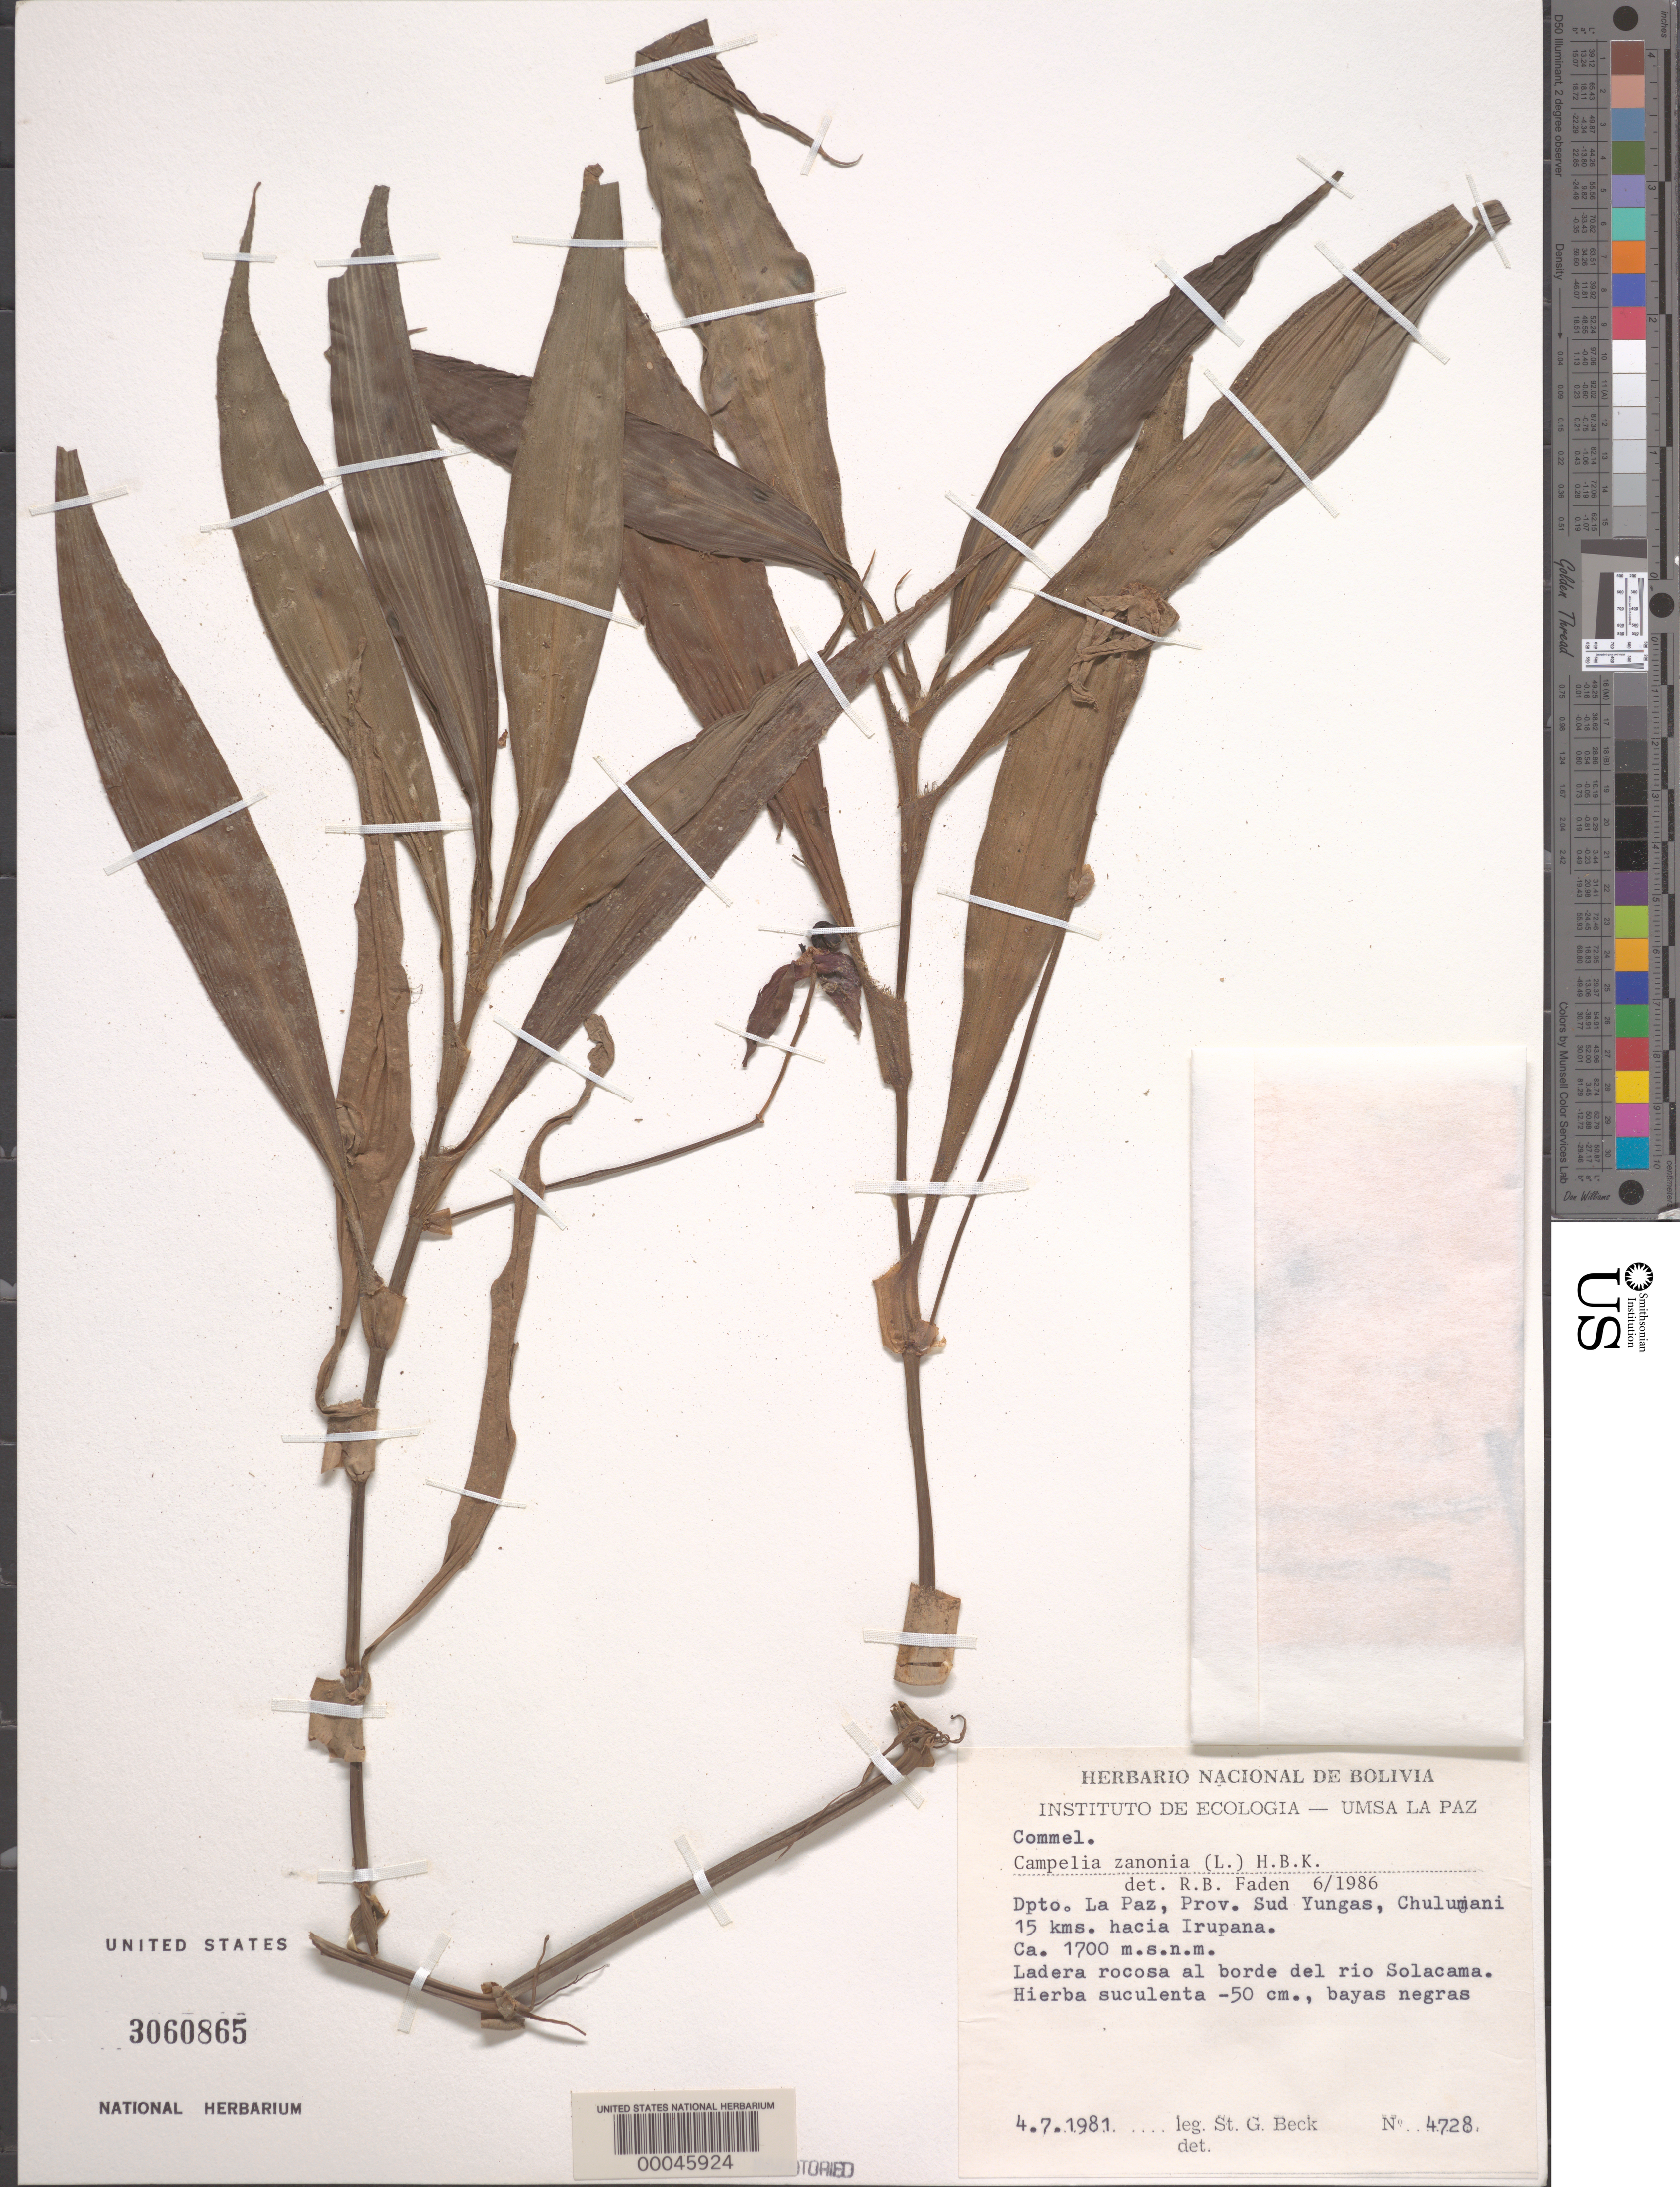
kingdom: Plantae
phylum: Tracheophyta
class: Liliopsida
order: Commelinales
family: Commelinaceae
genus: Tradescantia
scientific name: Tradescantia zanonia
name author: (L.) Sw.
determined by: Faden, Robert B., (US), Smithsonian Institution - National Museum of Natural History (UNITED STATES)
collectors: S. G. Beck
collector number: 4728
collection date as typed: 04 Jul 1981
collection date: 1981-07-04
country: Bolivia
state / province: La Paz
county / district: Sud Yungas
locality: Chulumani, Rio Solacama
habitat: Rocky riverbank slope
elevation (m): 1700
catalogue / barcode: US 3060865